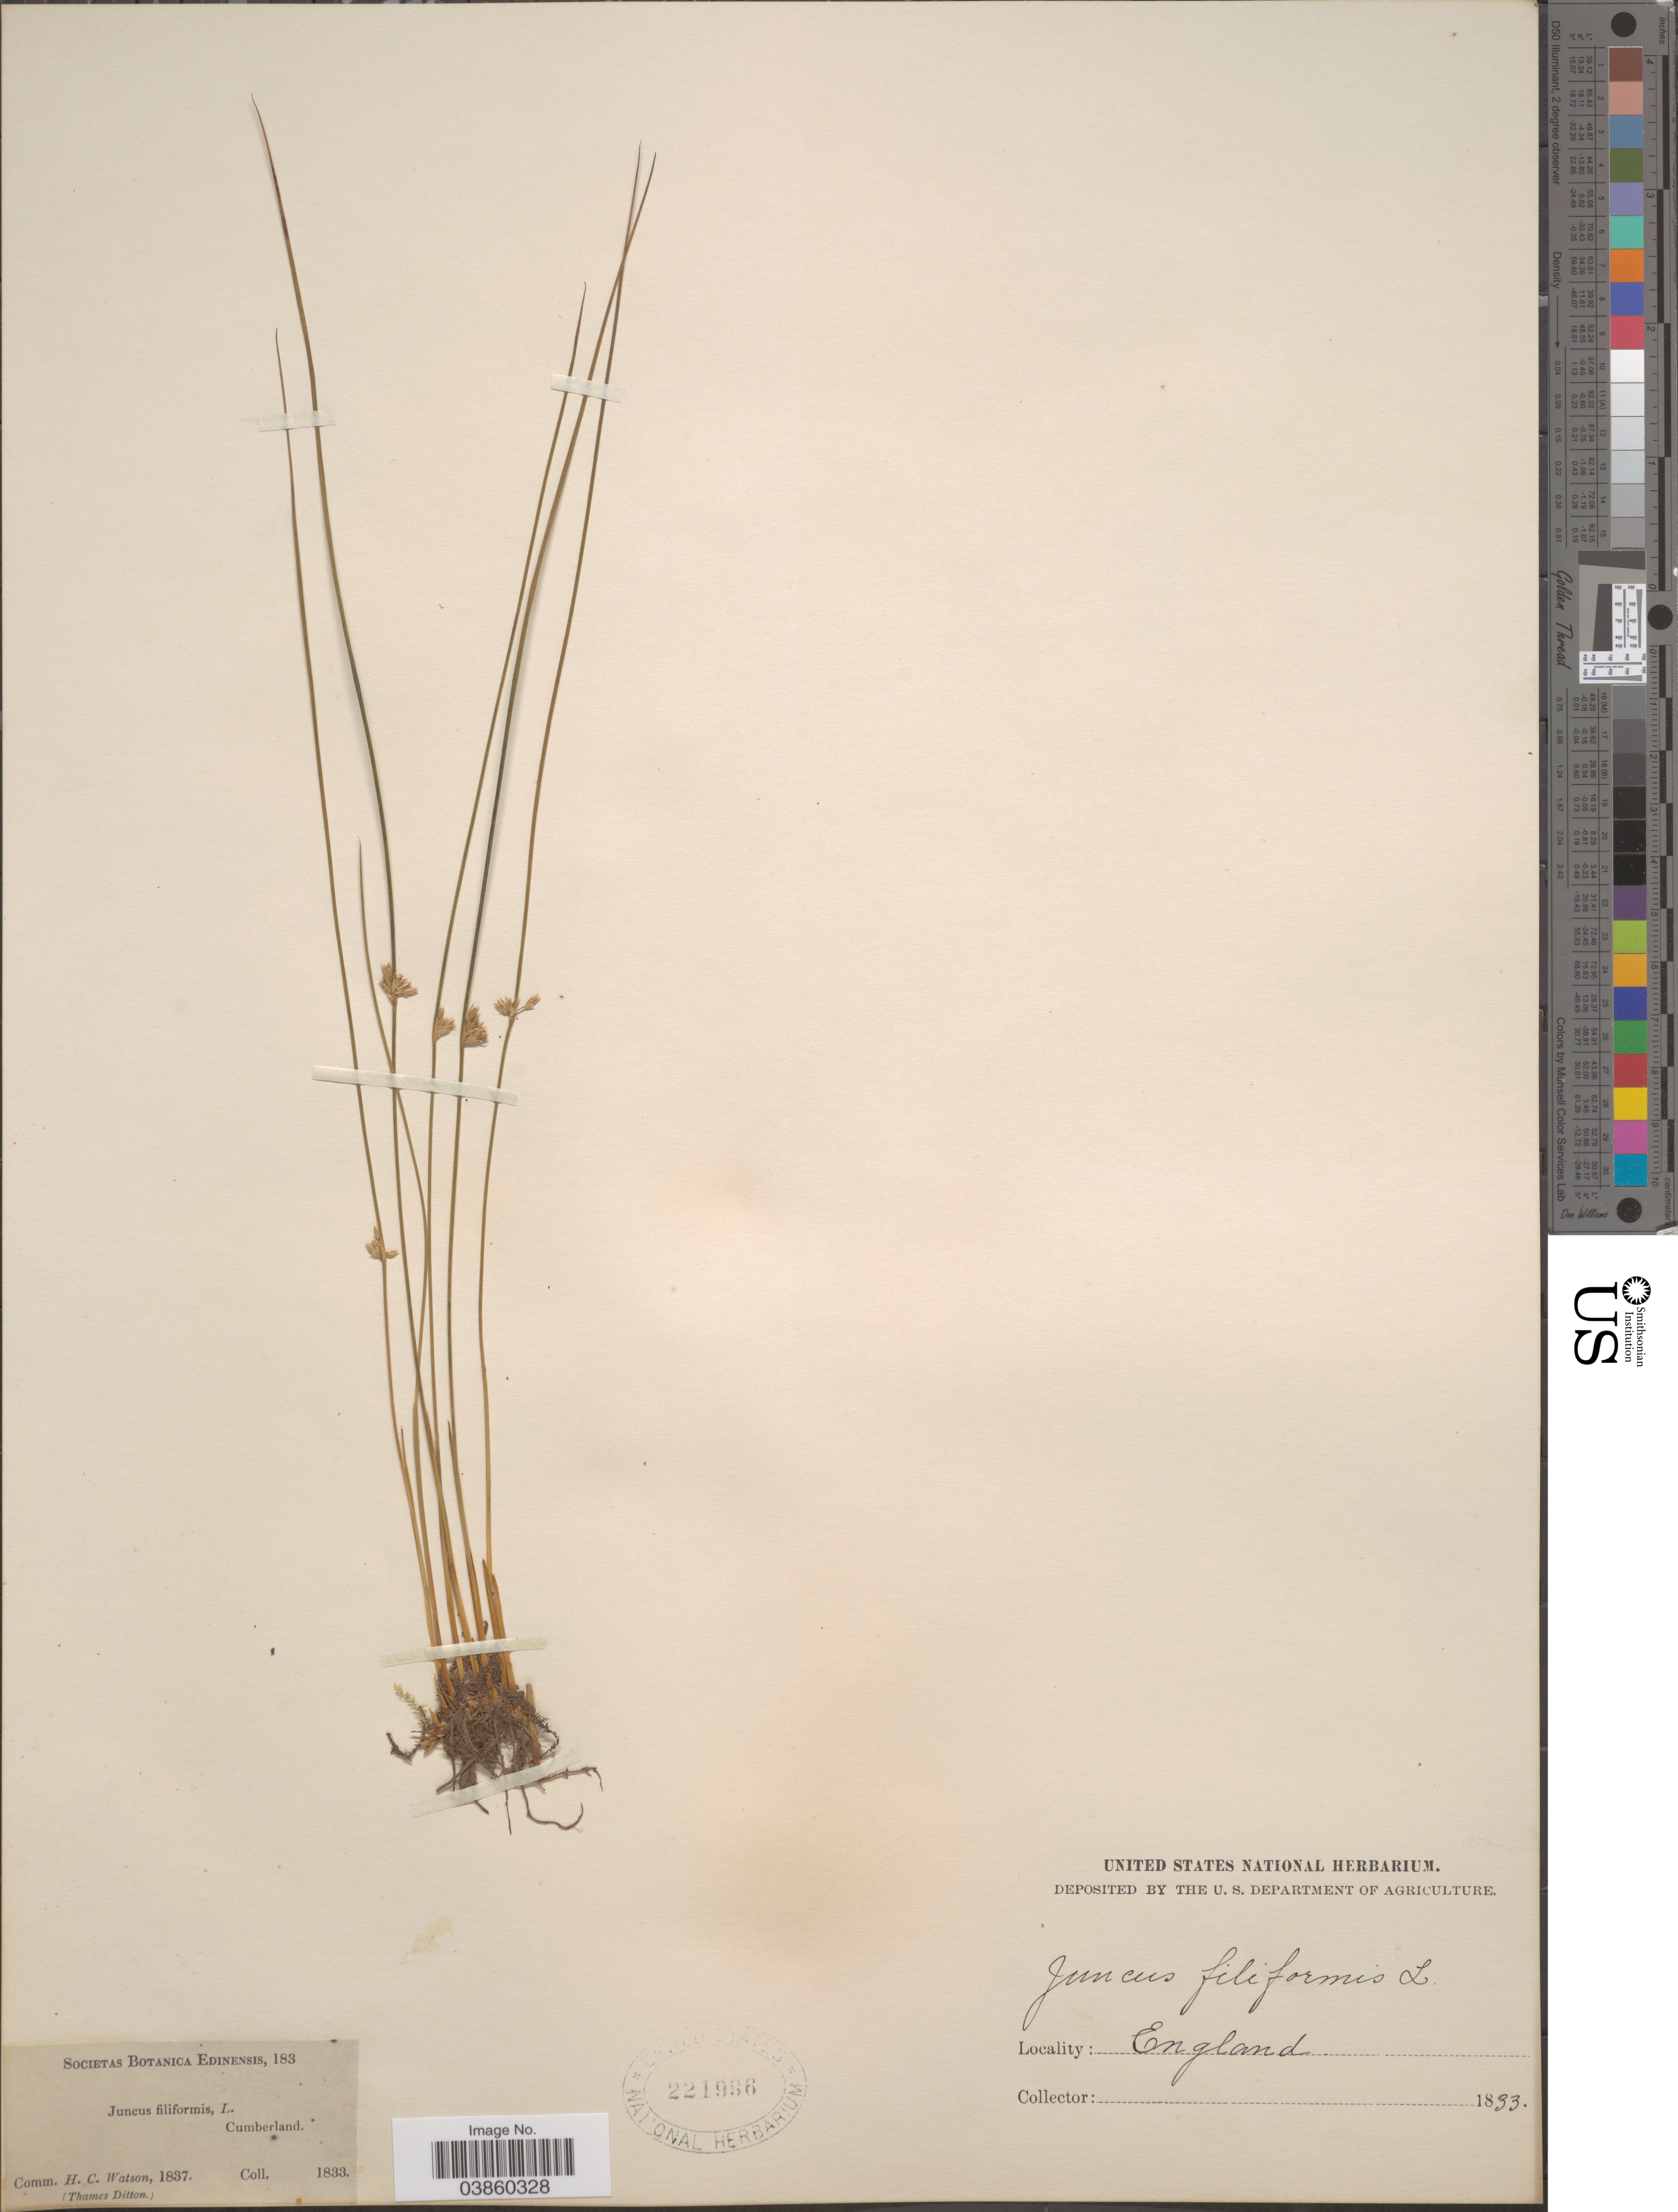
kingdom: Plantae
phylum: Tracheophyta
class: Liliopsida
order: Poales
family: Juncaceae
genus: Juncus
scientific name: Juncus filiformis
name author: L.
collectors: T. Salter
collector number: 183?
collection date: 1833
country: United Kingdom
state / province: England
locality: Cumberland.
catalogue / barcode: US 221996